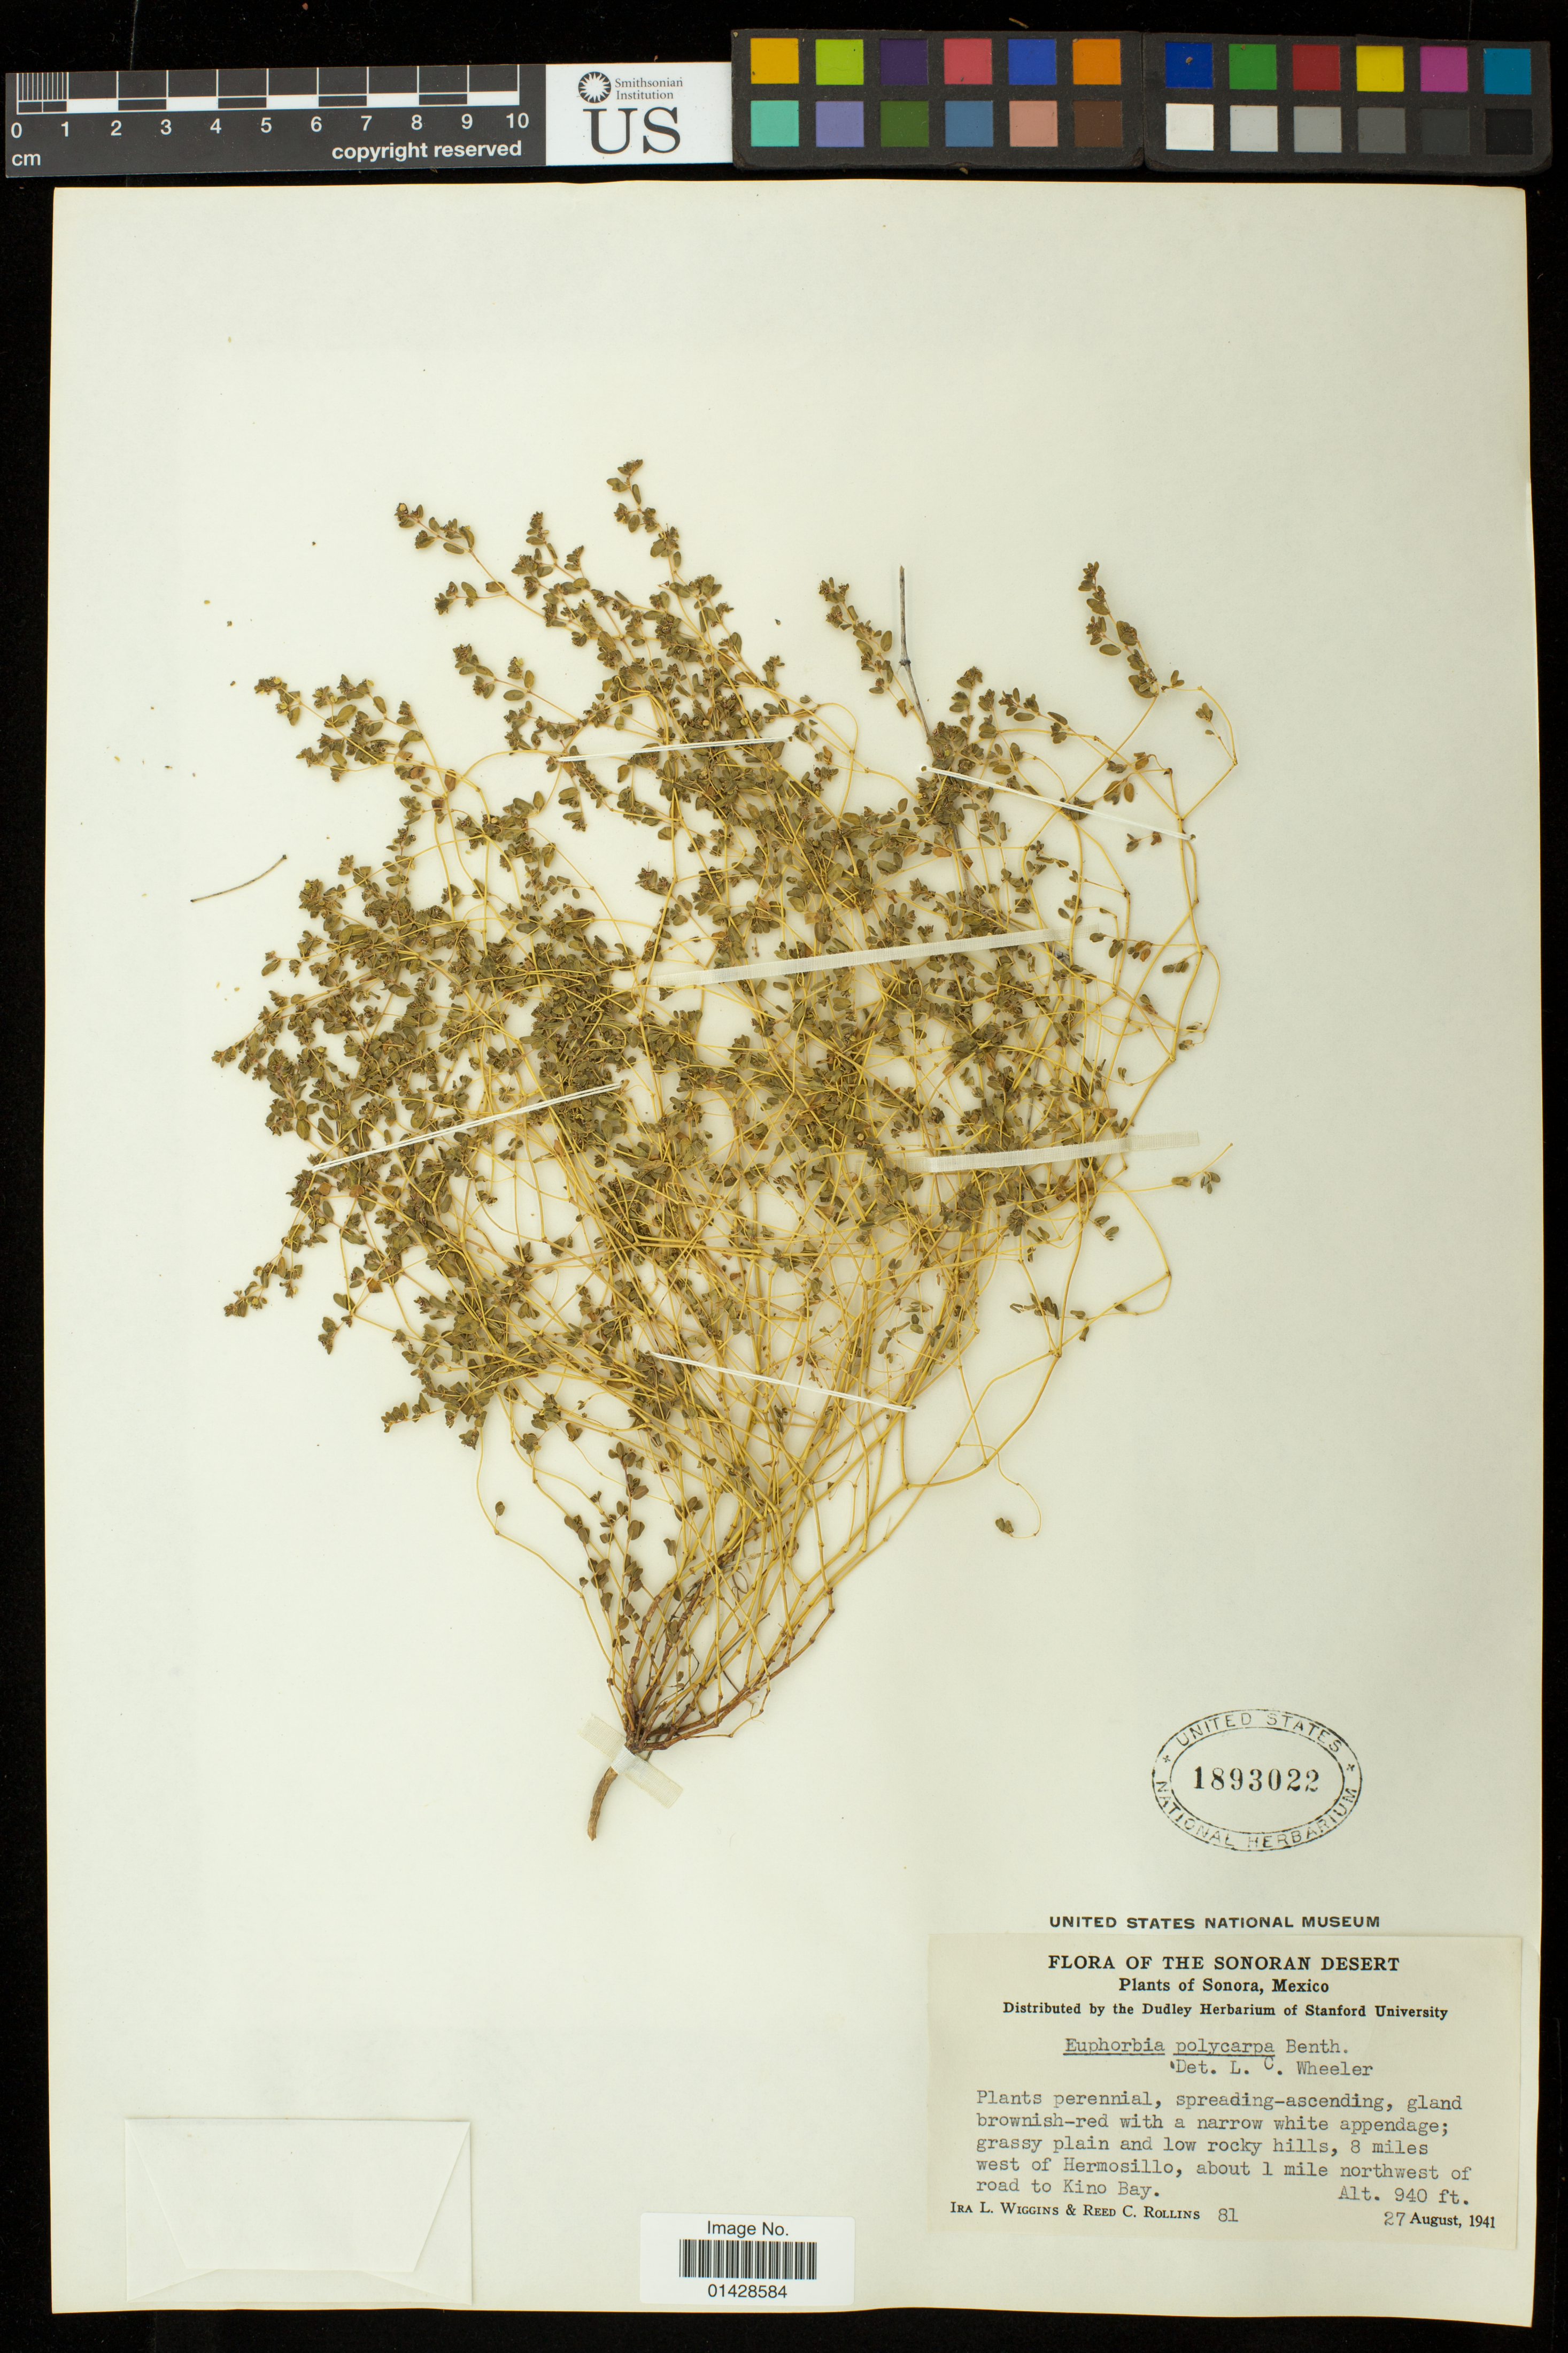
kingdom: Plantae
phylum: Tracheophyta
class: Magnoliopsida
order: Malpighiales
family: Euphorbiaceae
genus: Euphorbia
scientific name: Euphorbia polycarpa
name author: Benth.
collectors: I. L. Wiggins & R. C. Rollins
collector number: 81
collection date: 1941-08-27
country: Mexico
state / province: Sonora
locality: grassy plain and low rocky hills, 8 miles west of Hermosillo, about 1 mile northwest of road to Kino Bay.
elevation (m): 287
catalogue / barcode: US 1893022